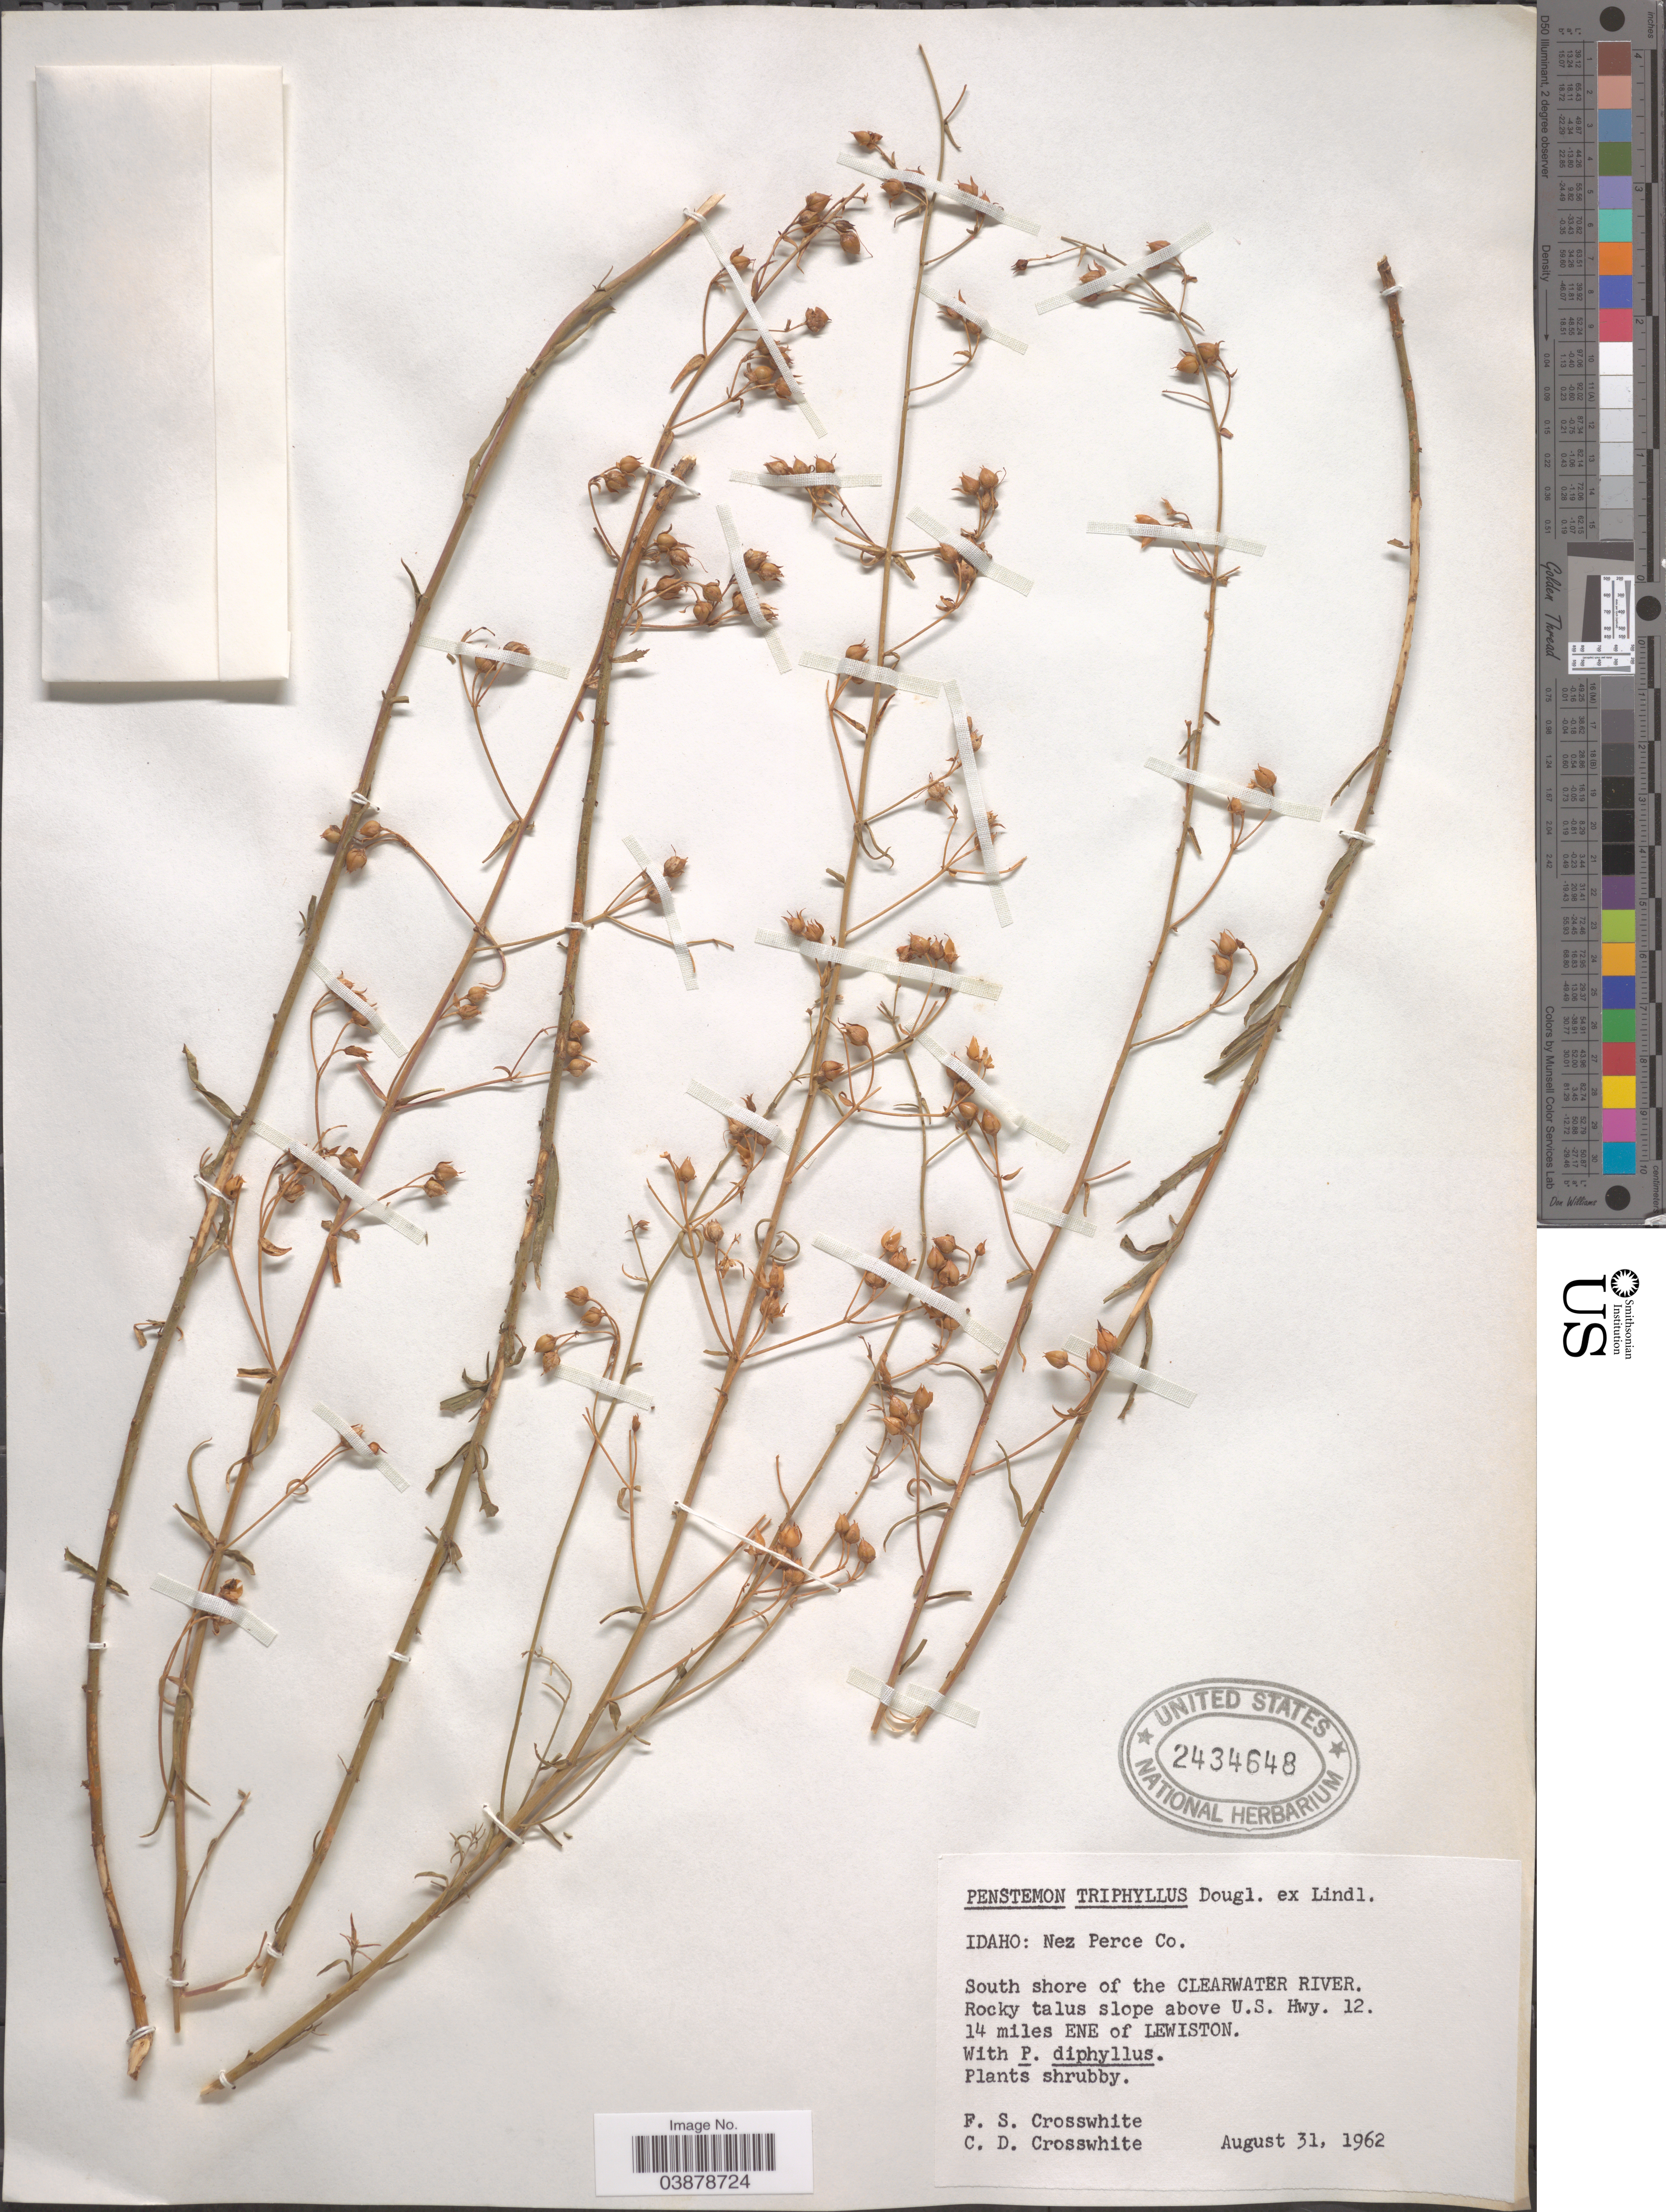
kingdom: Plantae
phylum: Tracheophyta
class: Magnoliopsida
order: Lamiales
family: Plantaginaceae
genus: Penstemon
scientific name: Penstemon triphyllus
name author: Douglas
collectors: F. Crosswhite & C. Crosswhite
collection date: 1962-08-31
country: United States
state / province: Idaho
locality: Nez Perce Co. South shore of the Clearwater River. Rocky talus slope above U. S. Hwy. 12. 14 miles ENE of Lewiston.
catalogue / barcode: US 2434648